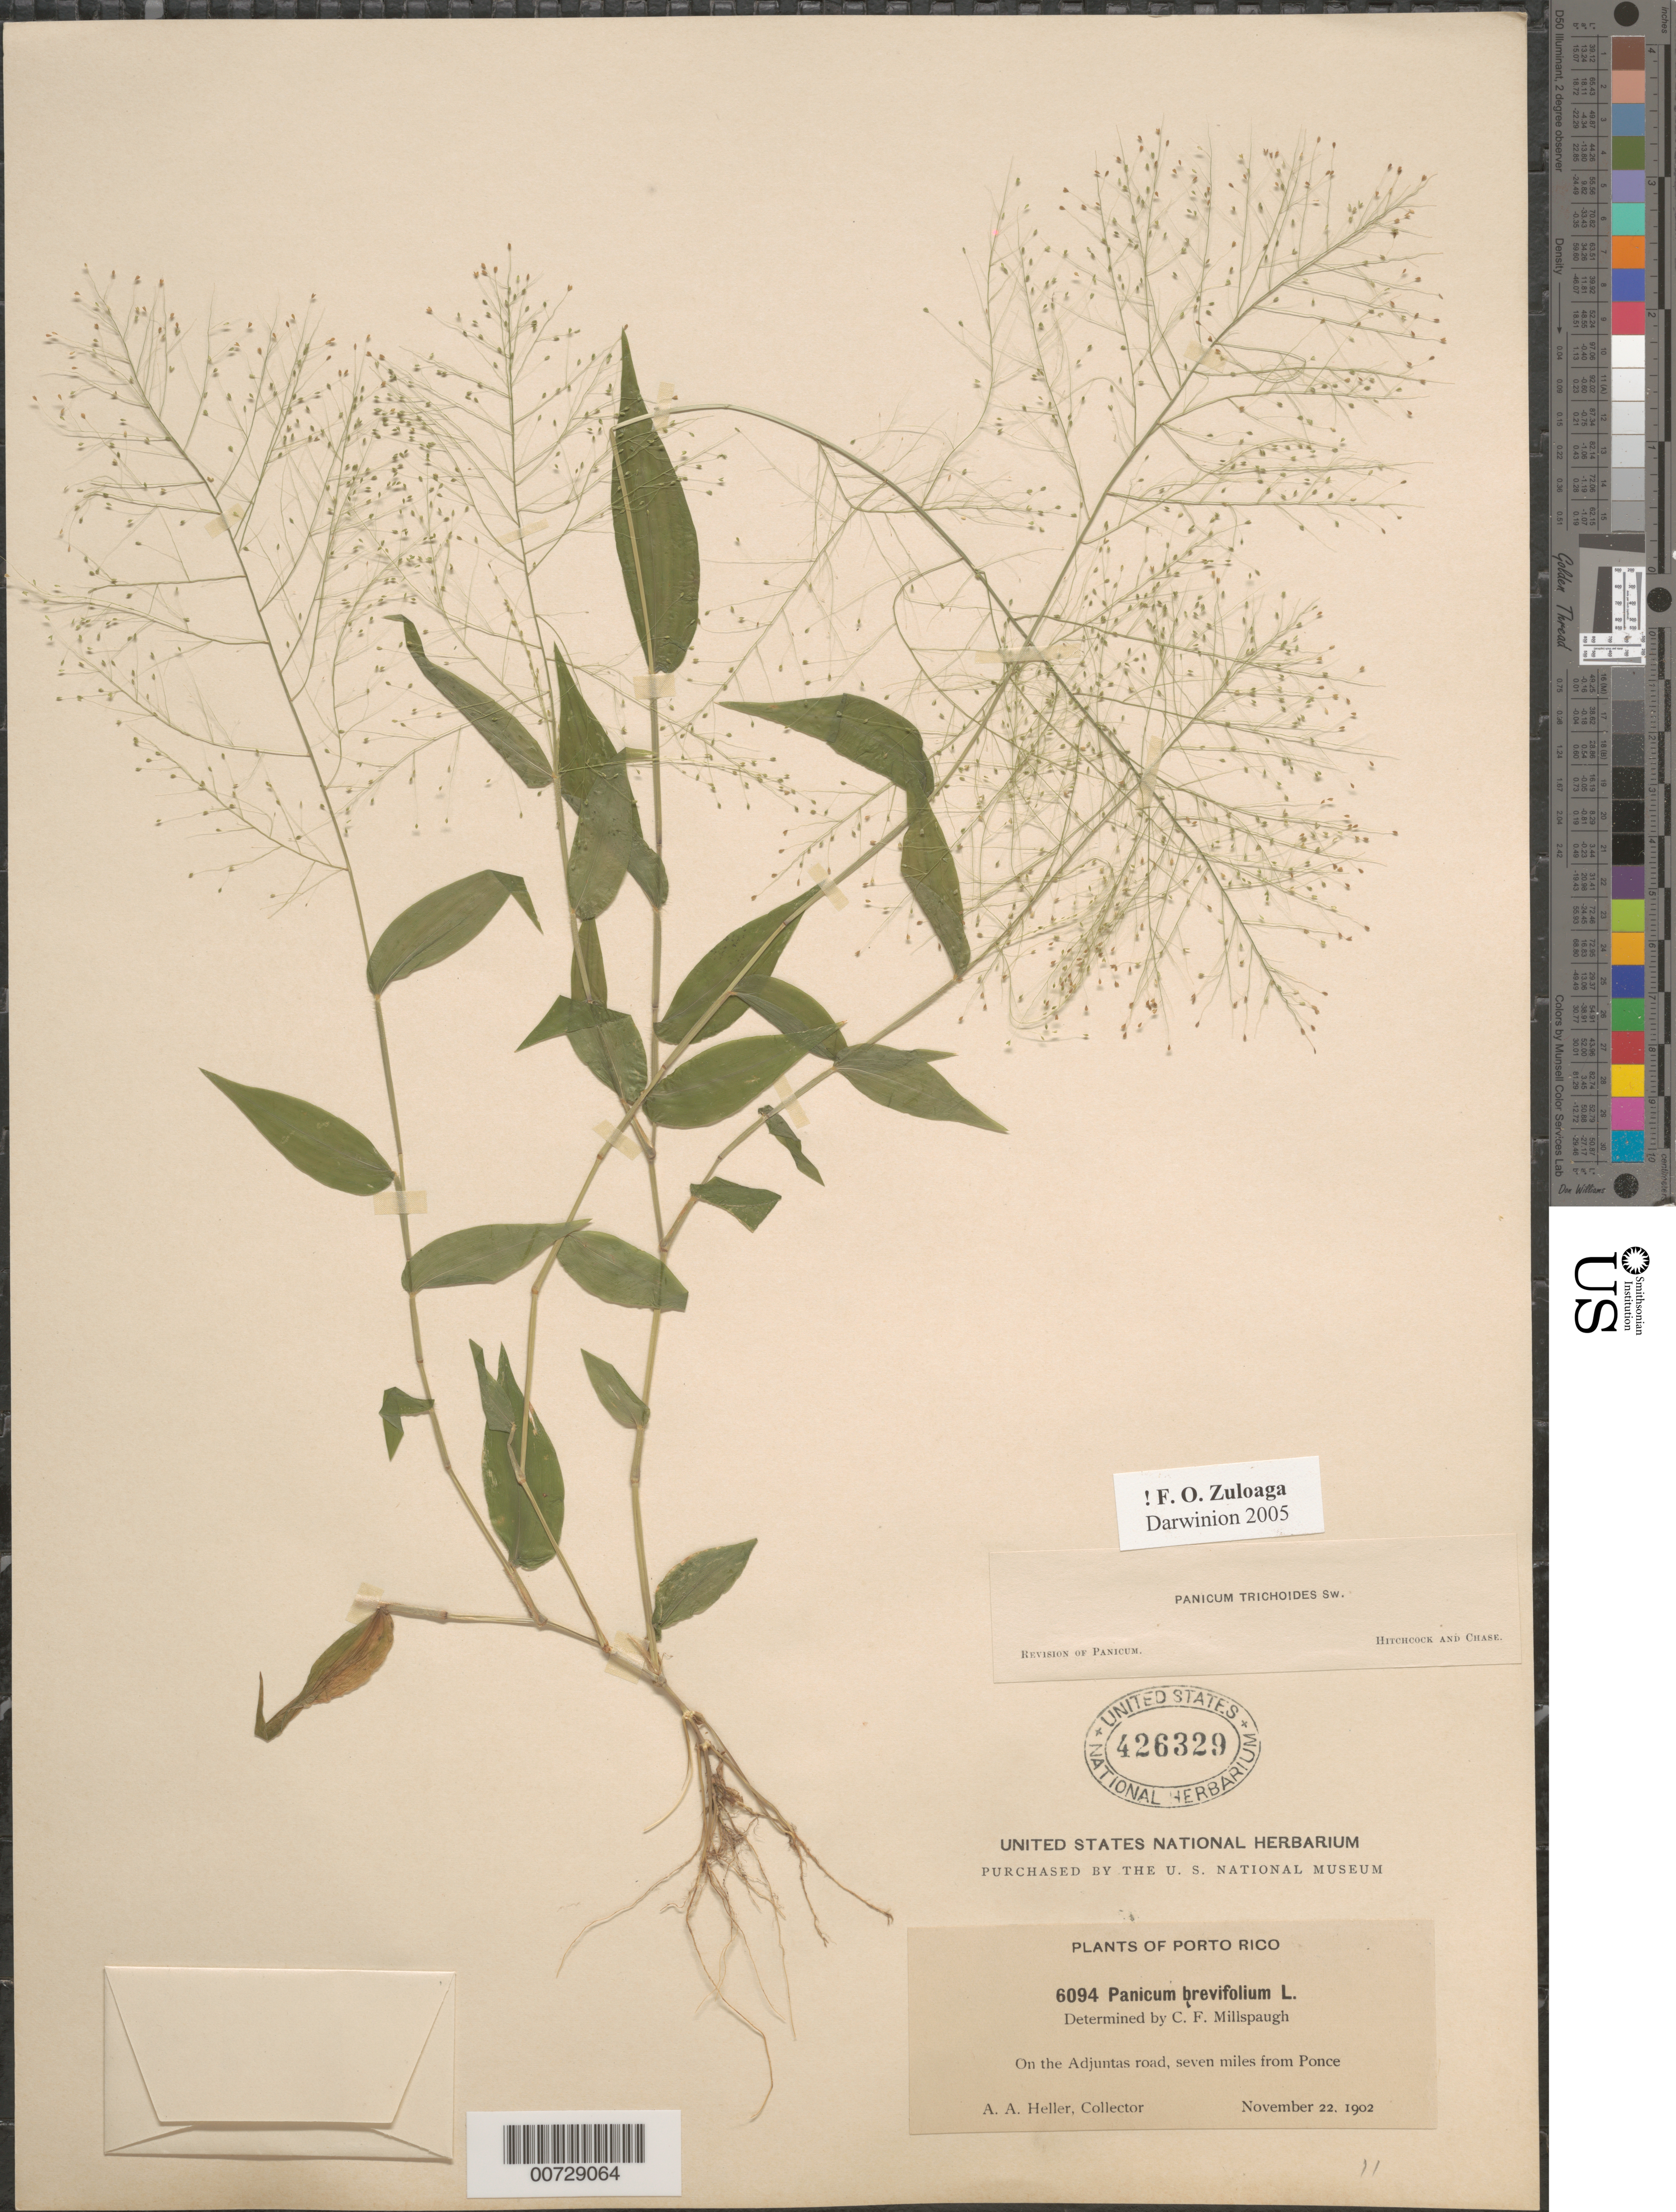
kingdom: Plantae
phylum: Tracheophyta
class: Liliopsida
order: Poales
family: Poaceae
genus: Panicum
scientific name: Panicum trichoides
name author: Sw.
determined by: Hitchcock, Albert S.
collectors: A. A. Heller & E. G. Heller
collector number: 6094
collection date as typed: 22 Nov 1902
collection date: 1902-11-22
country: Puerto Rico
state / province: Ponce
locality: Adjuntas Road, 7 mi from Ponce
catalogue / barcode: US 426329